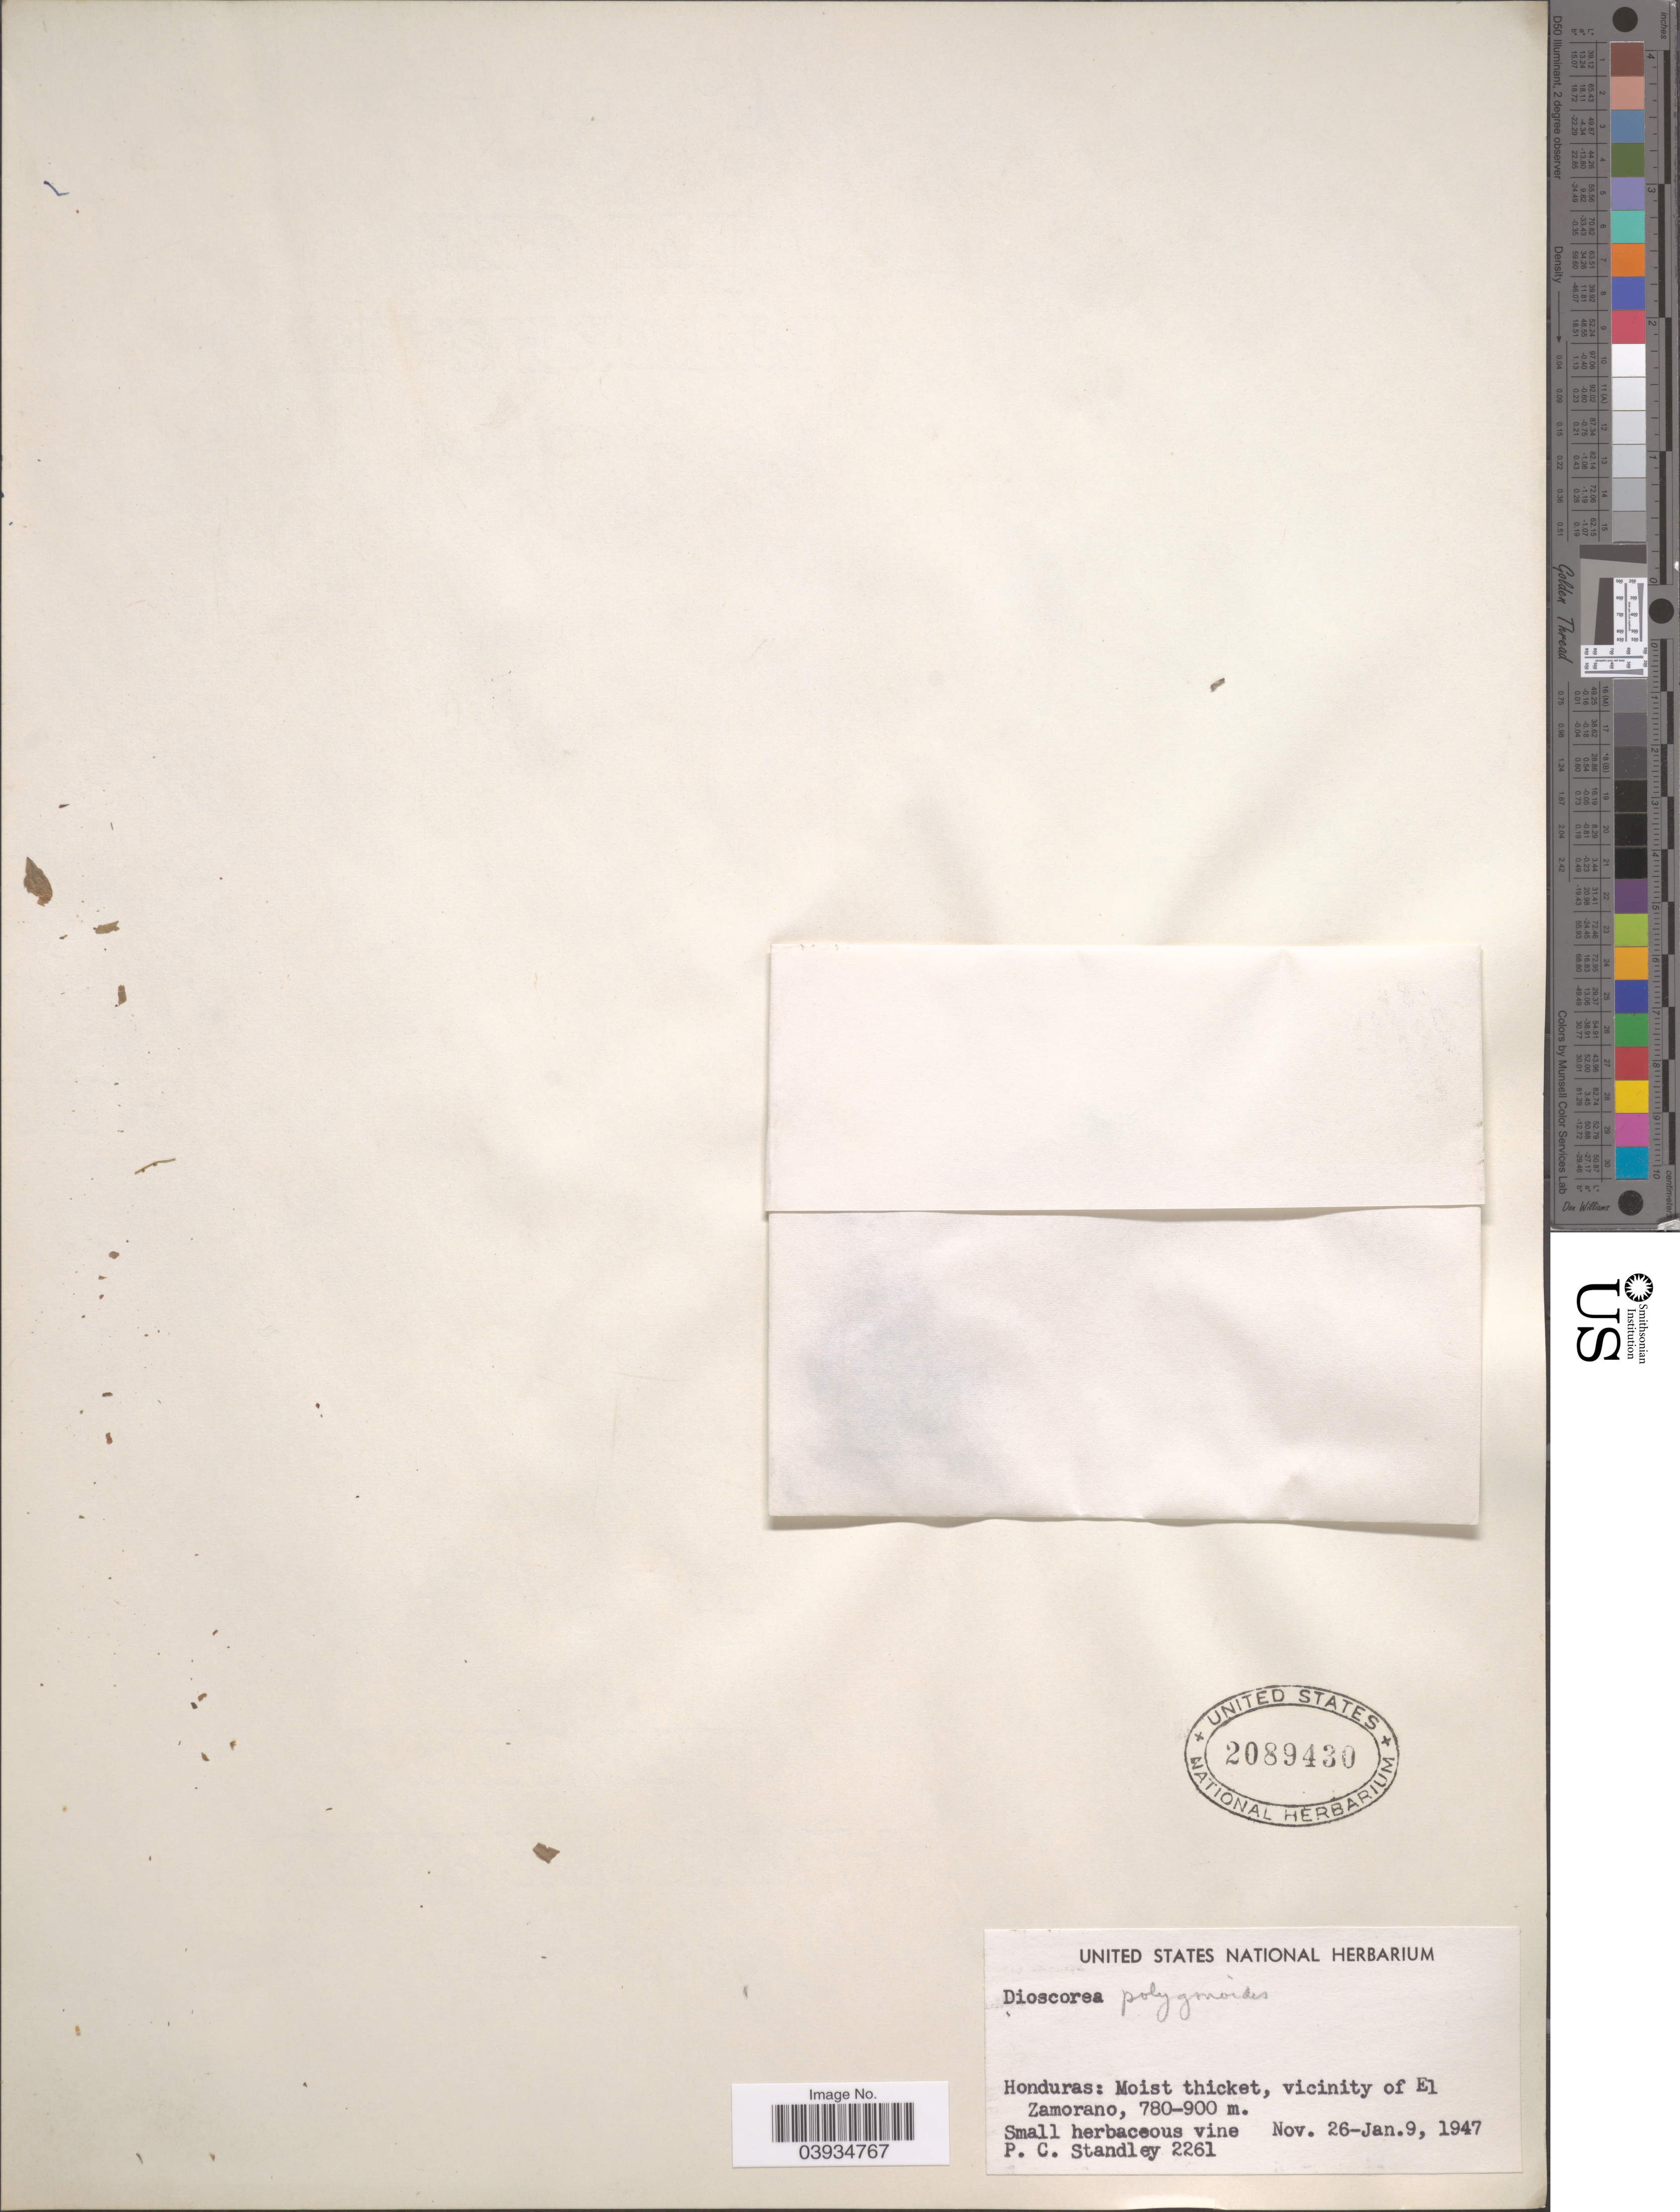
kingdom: Plantae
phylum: Tracheophyta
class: Liliopsida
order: Dioscoreales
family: Dioscoreaceae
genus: Dioscorea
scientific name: Dioscorea polygonoides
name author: Humb. & Bonpl. ex Willd.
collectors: P. C. Standley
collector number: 2261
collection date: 1947-01-09/1947-11-26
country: Honduras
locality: Moist thicket, vicinity of El Zamorano.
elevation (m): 780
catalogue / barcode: US 2089430